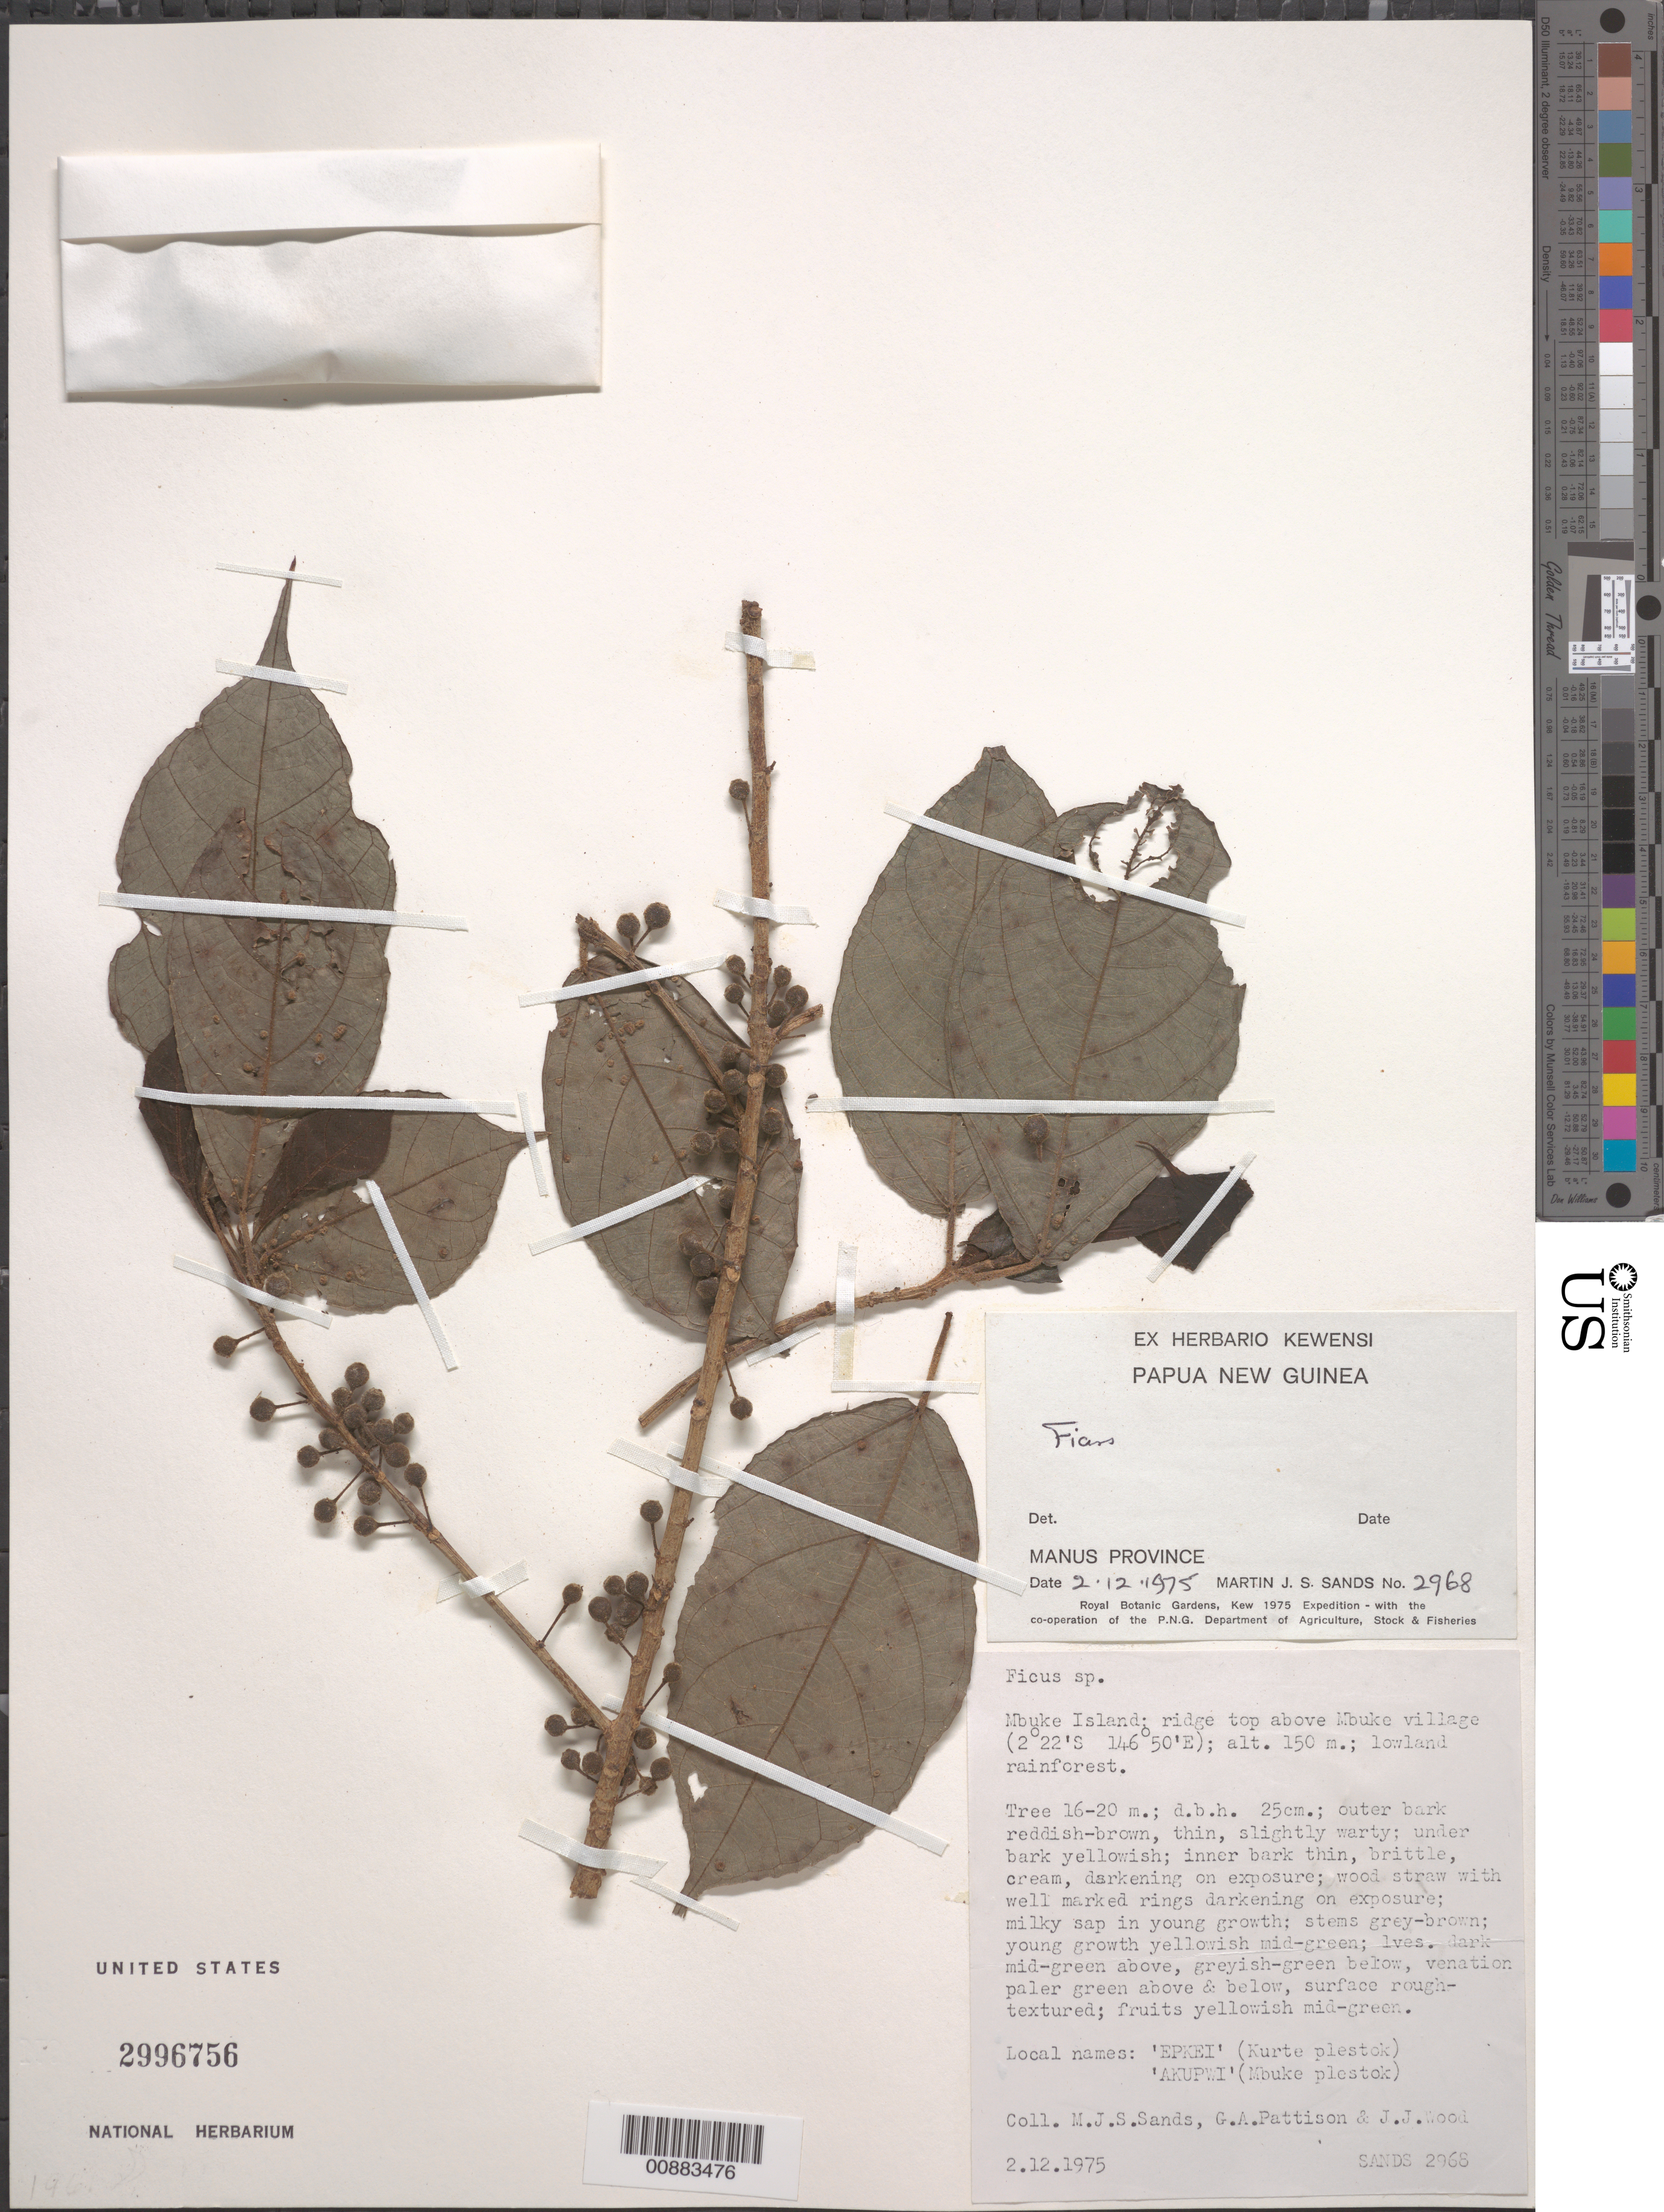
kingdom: Plantae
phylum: Tracheophyta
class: Magnoliopsida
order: Rosales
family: Moraceae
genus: Ficus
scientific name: Ficus sp.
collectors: M. Sands, G. Pattison & J. Wood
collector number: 2968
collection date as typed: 02 Dec 1975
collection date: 1975-12-02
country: Papua New Guinea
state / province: Manus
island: Mbuke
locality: Mbuke Island, ridge top above Mbuke village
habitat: lowland rain forest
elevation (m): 150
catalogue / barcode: US 2996756